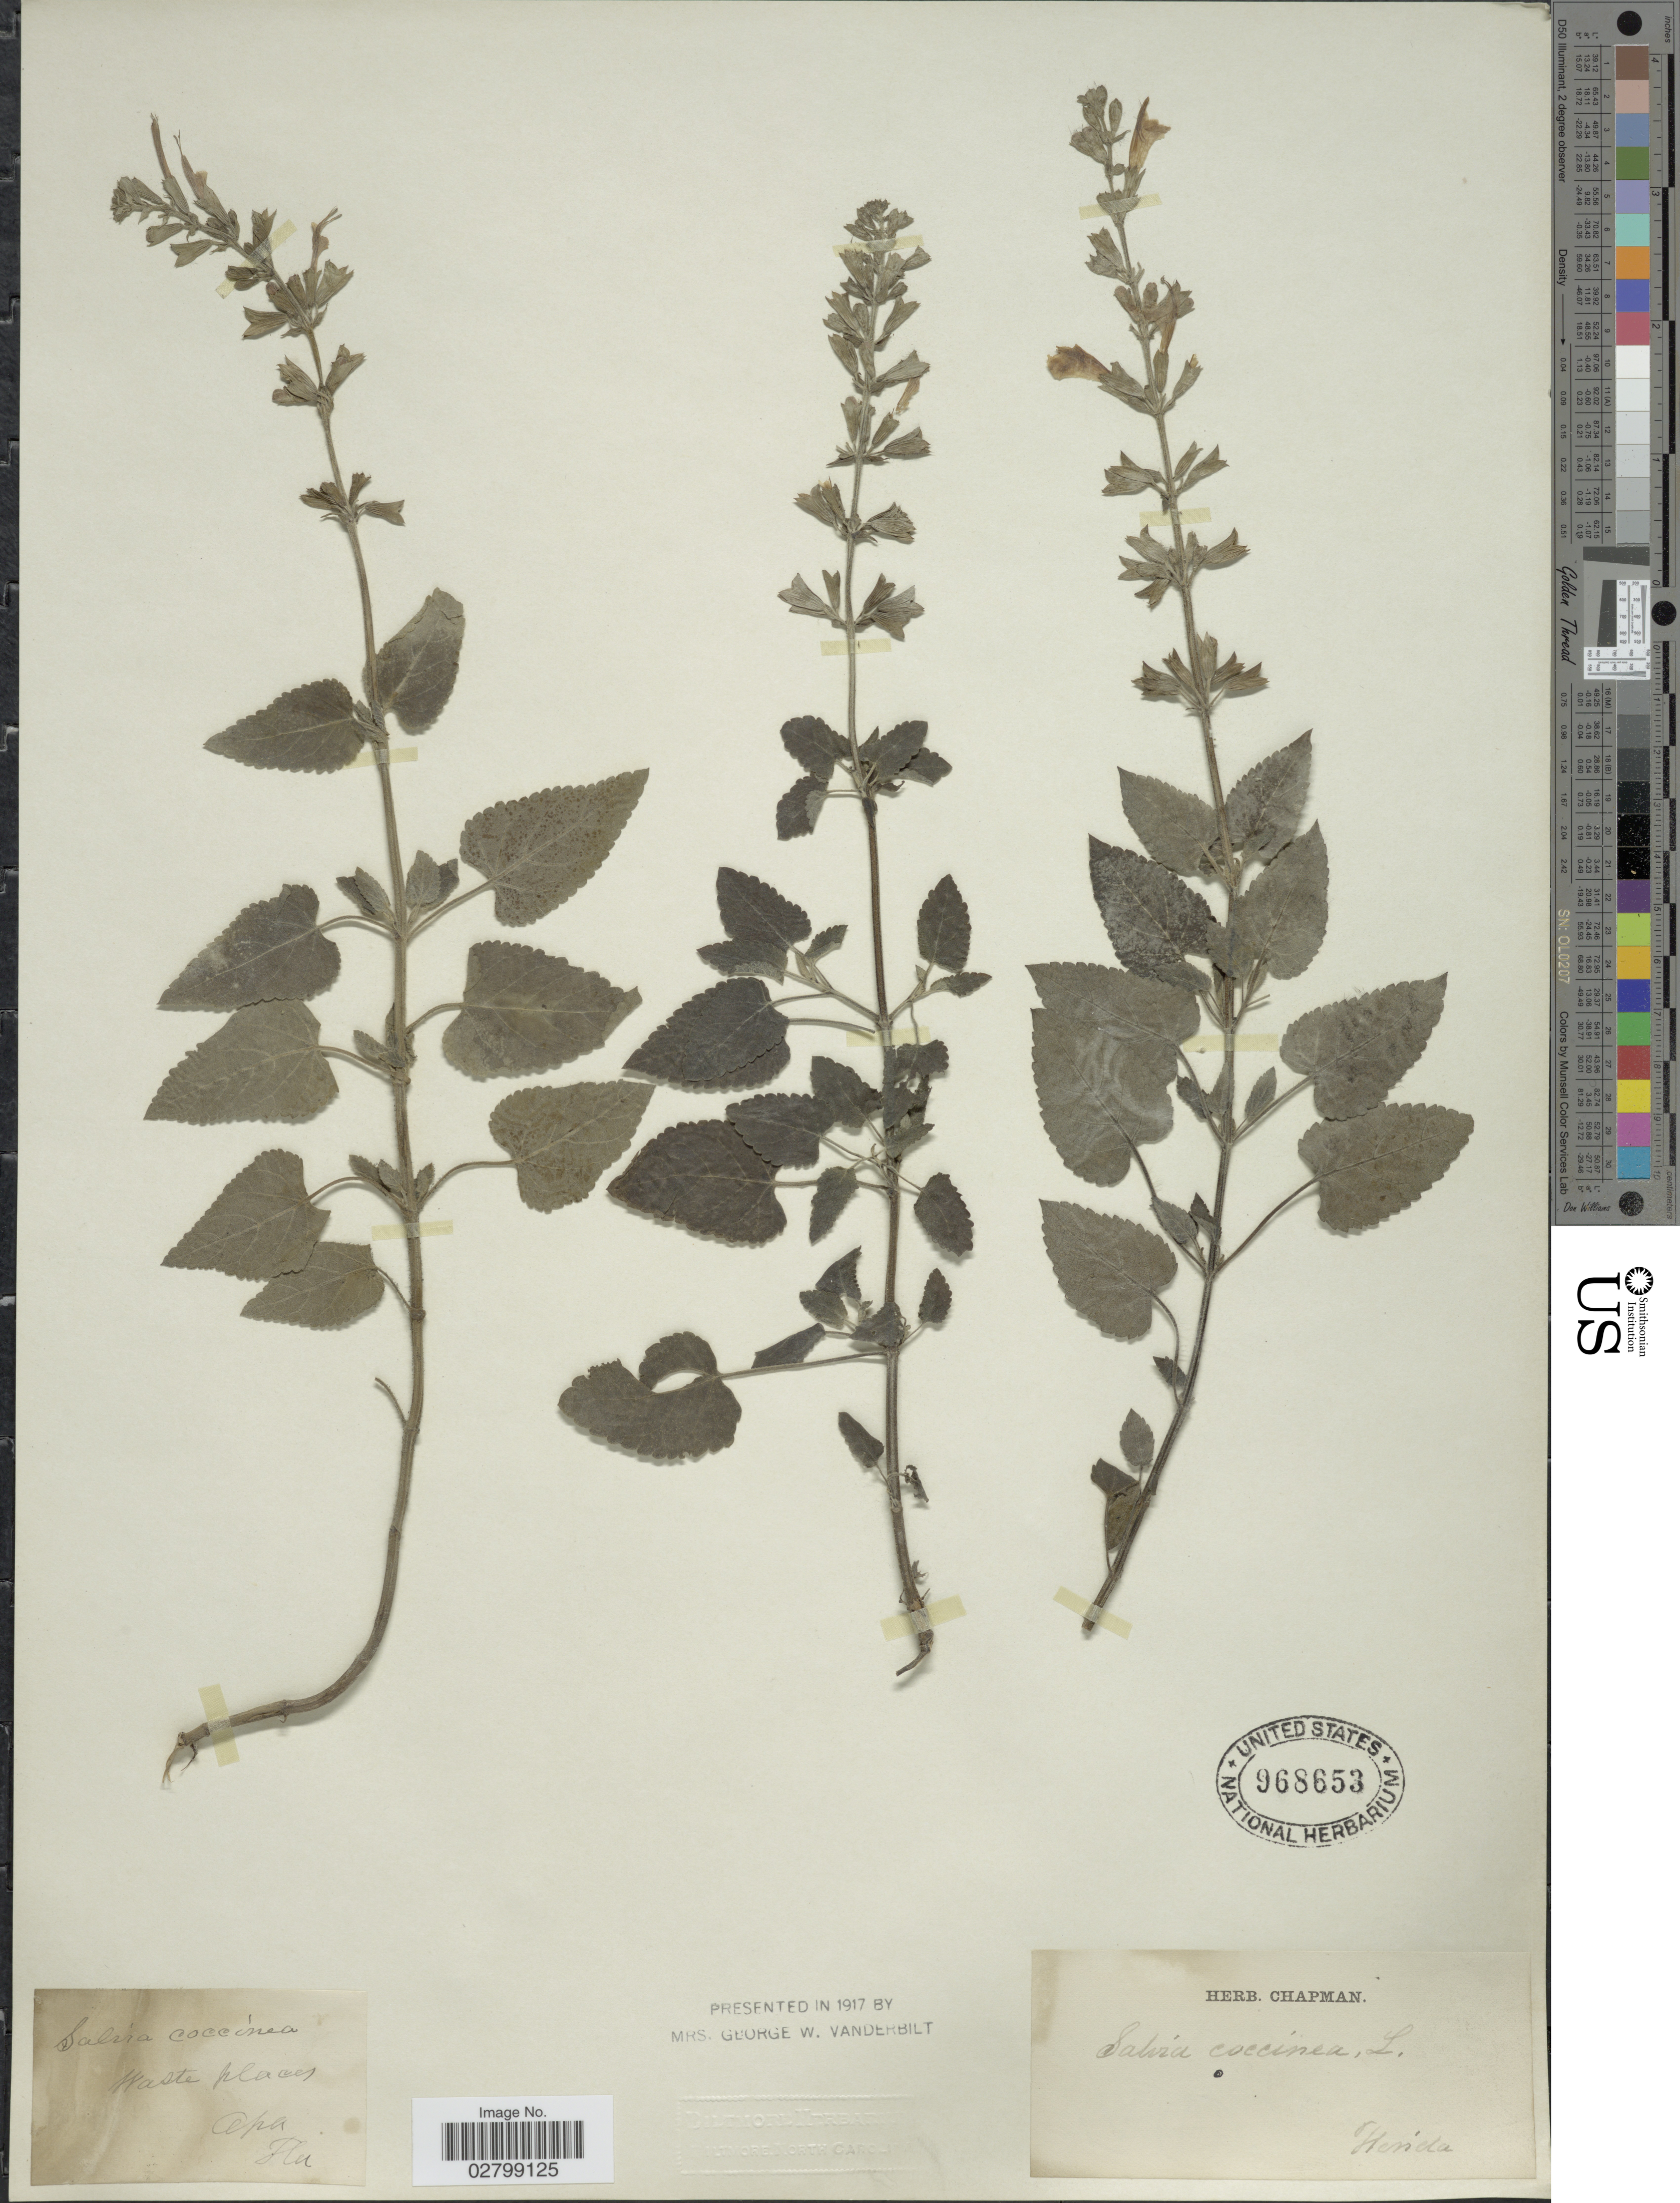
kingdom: Plantae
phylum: Tracheophyta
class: Magnoliopsida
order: Lamiales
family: Lamiaceae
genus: Salvia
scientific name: Salvia coccinea 'Naples Lavender'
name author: L. f. ex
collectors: ex herb. Chapman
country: United States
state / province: Florida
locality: Apa.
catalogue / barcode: US 968653